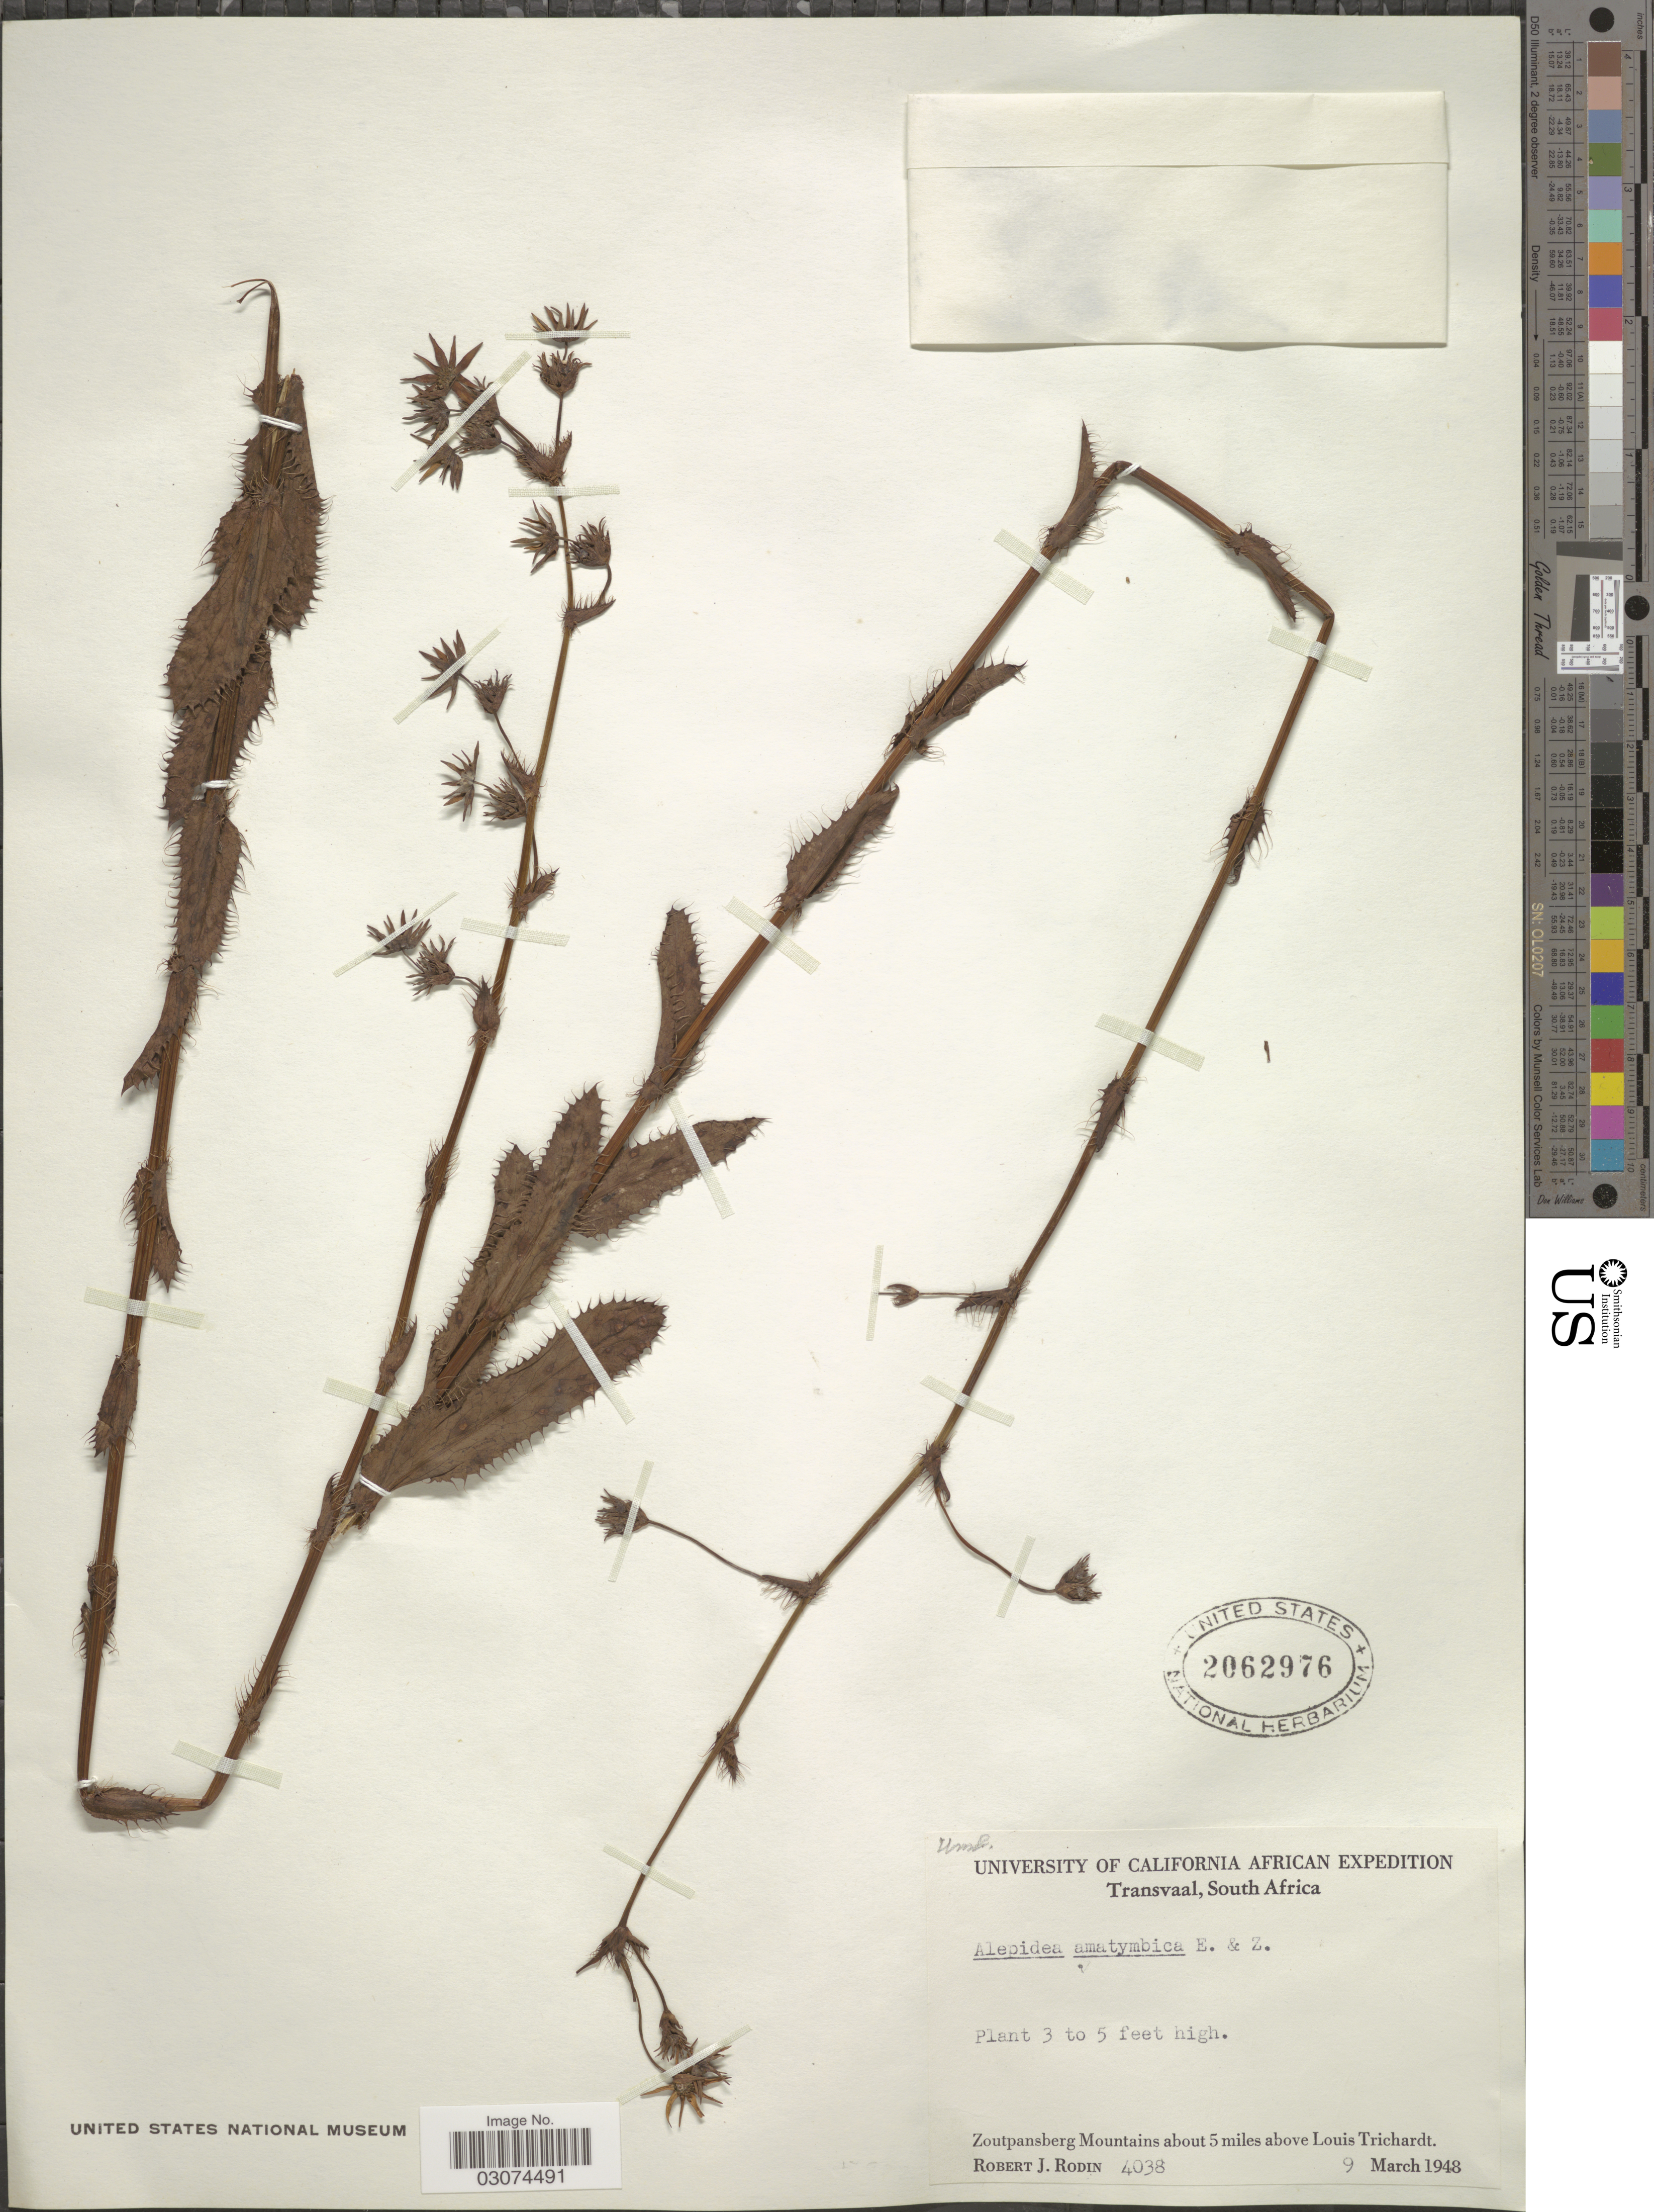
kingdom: Plantae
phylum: Tracheophyta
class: Magnoliopsida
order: Apiales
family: Apiaceae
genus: Alepidea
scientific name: Alepidea amatymbica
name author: Eckl. & Zeyh.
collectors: R. J. Rodin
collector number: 4038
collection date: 1948-03-09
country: South Africa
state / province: Limpopo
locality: Transvaal. Zoutpansberg Mountains about 5 miles above Louis Trichardt.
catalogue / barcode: US 2062976